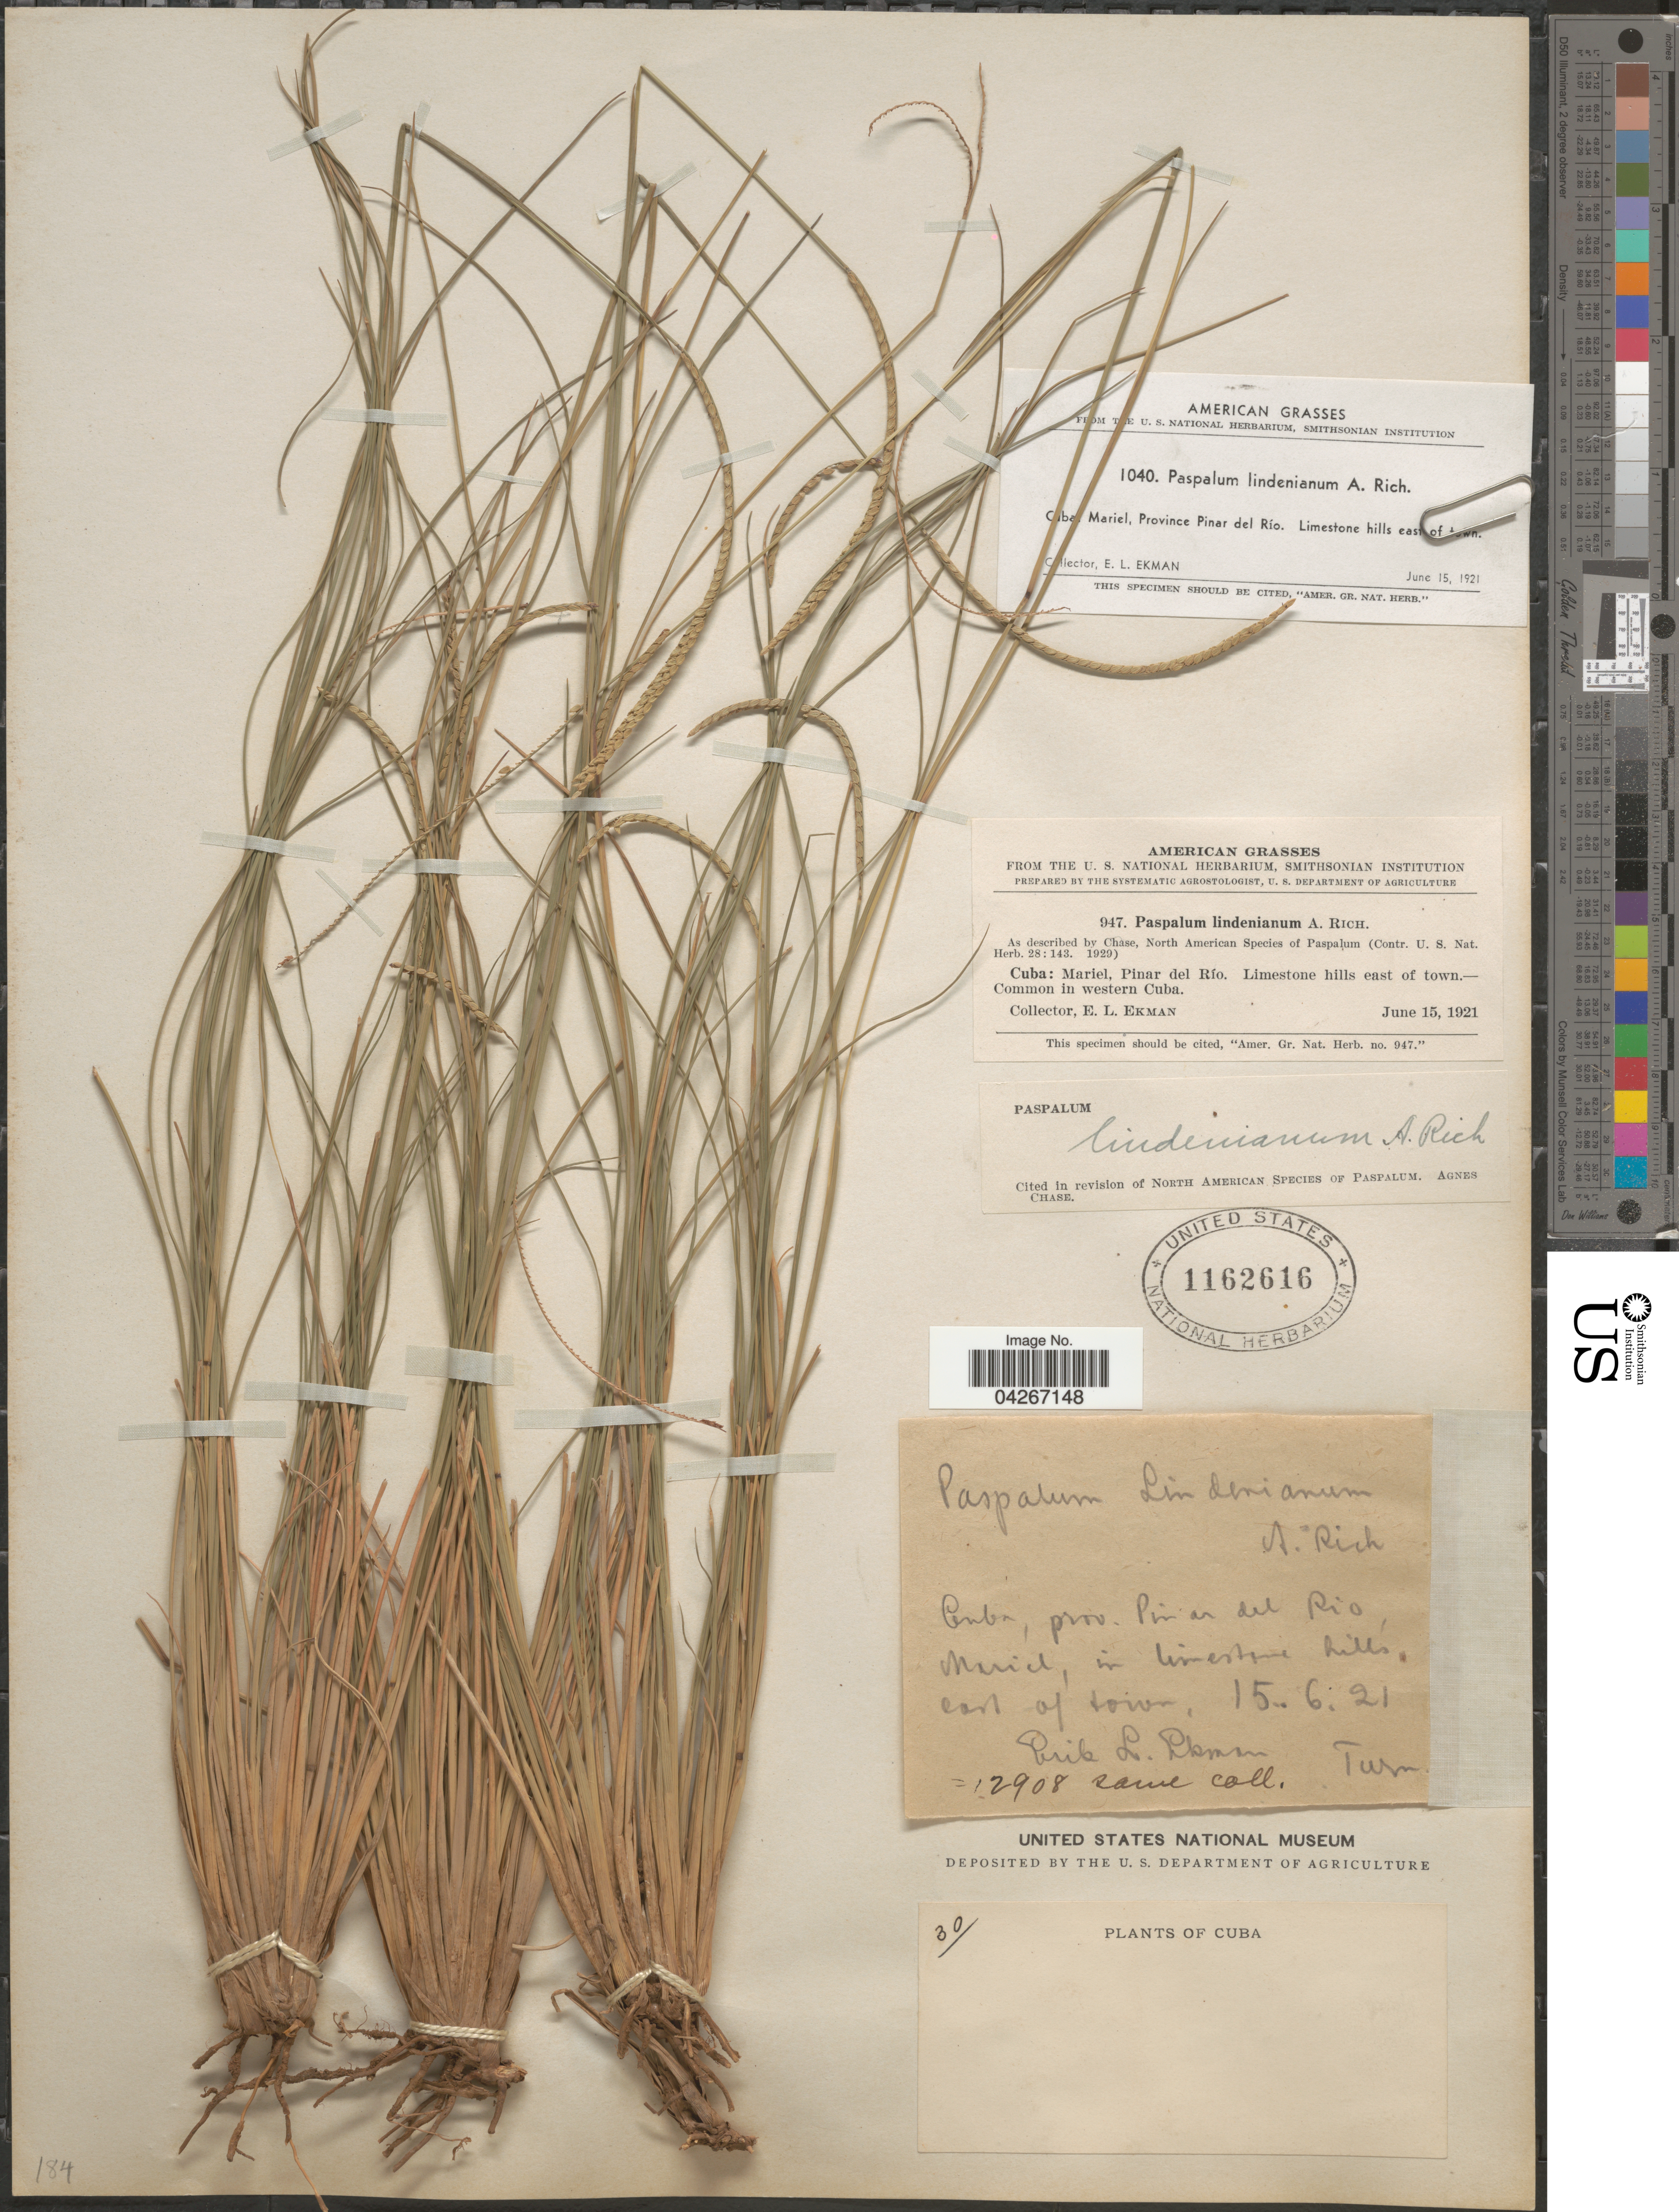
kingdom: Plantae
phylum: Tracheophyta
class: Liliopsida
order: Poales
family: Poaceae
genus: Paspalum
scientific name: Paspalum lindenianum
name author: A. Rich.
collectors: E. L. Ekman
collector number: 1040/947/12908/30?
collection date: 1921-06-15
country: Cuba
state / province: Pinar del Río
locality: Mariel. Limestone hills east of town. Common in western Cuba.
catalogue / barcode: US 1162616